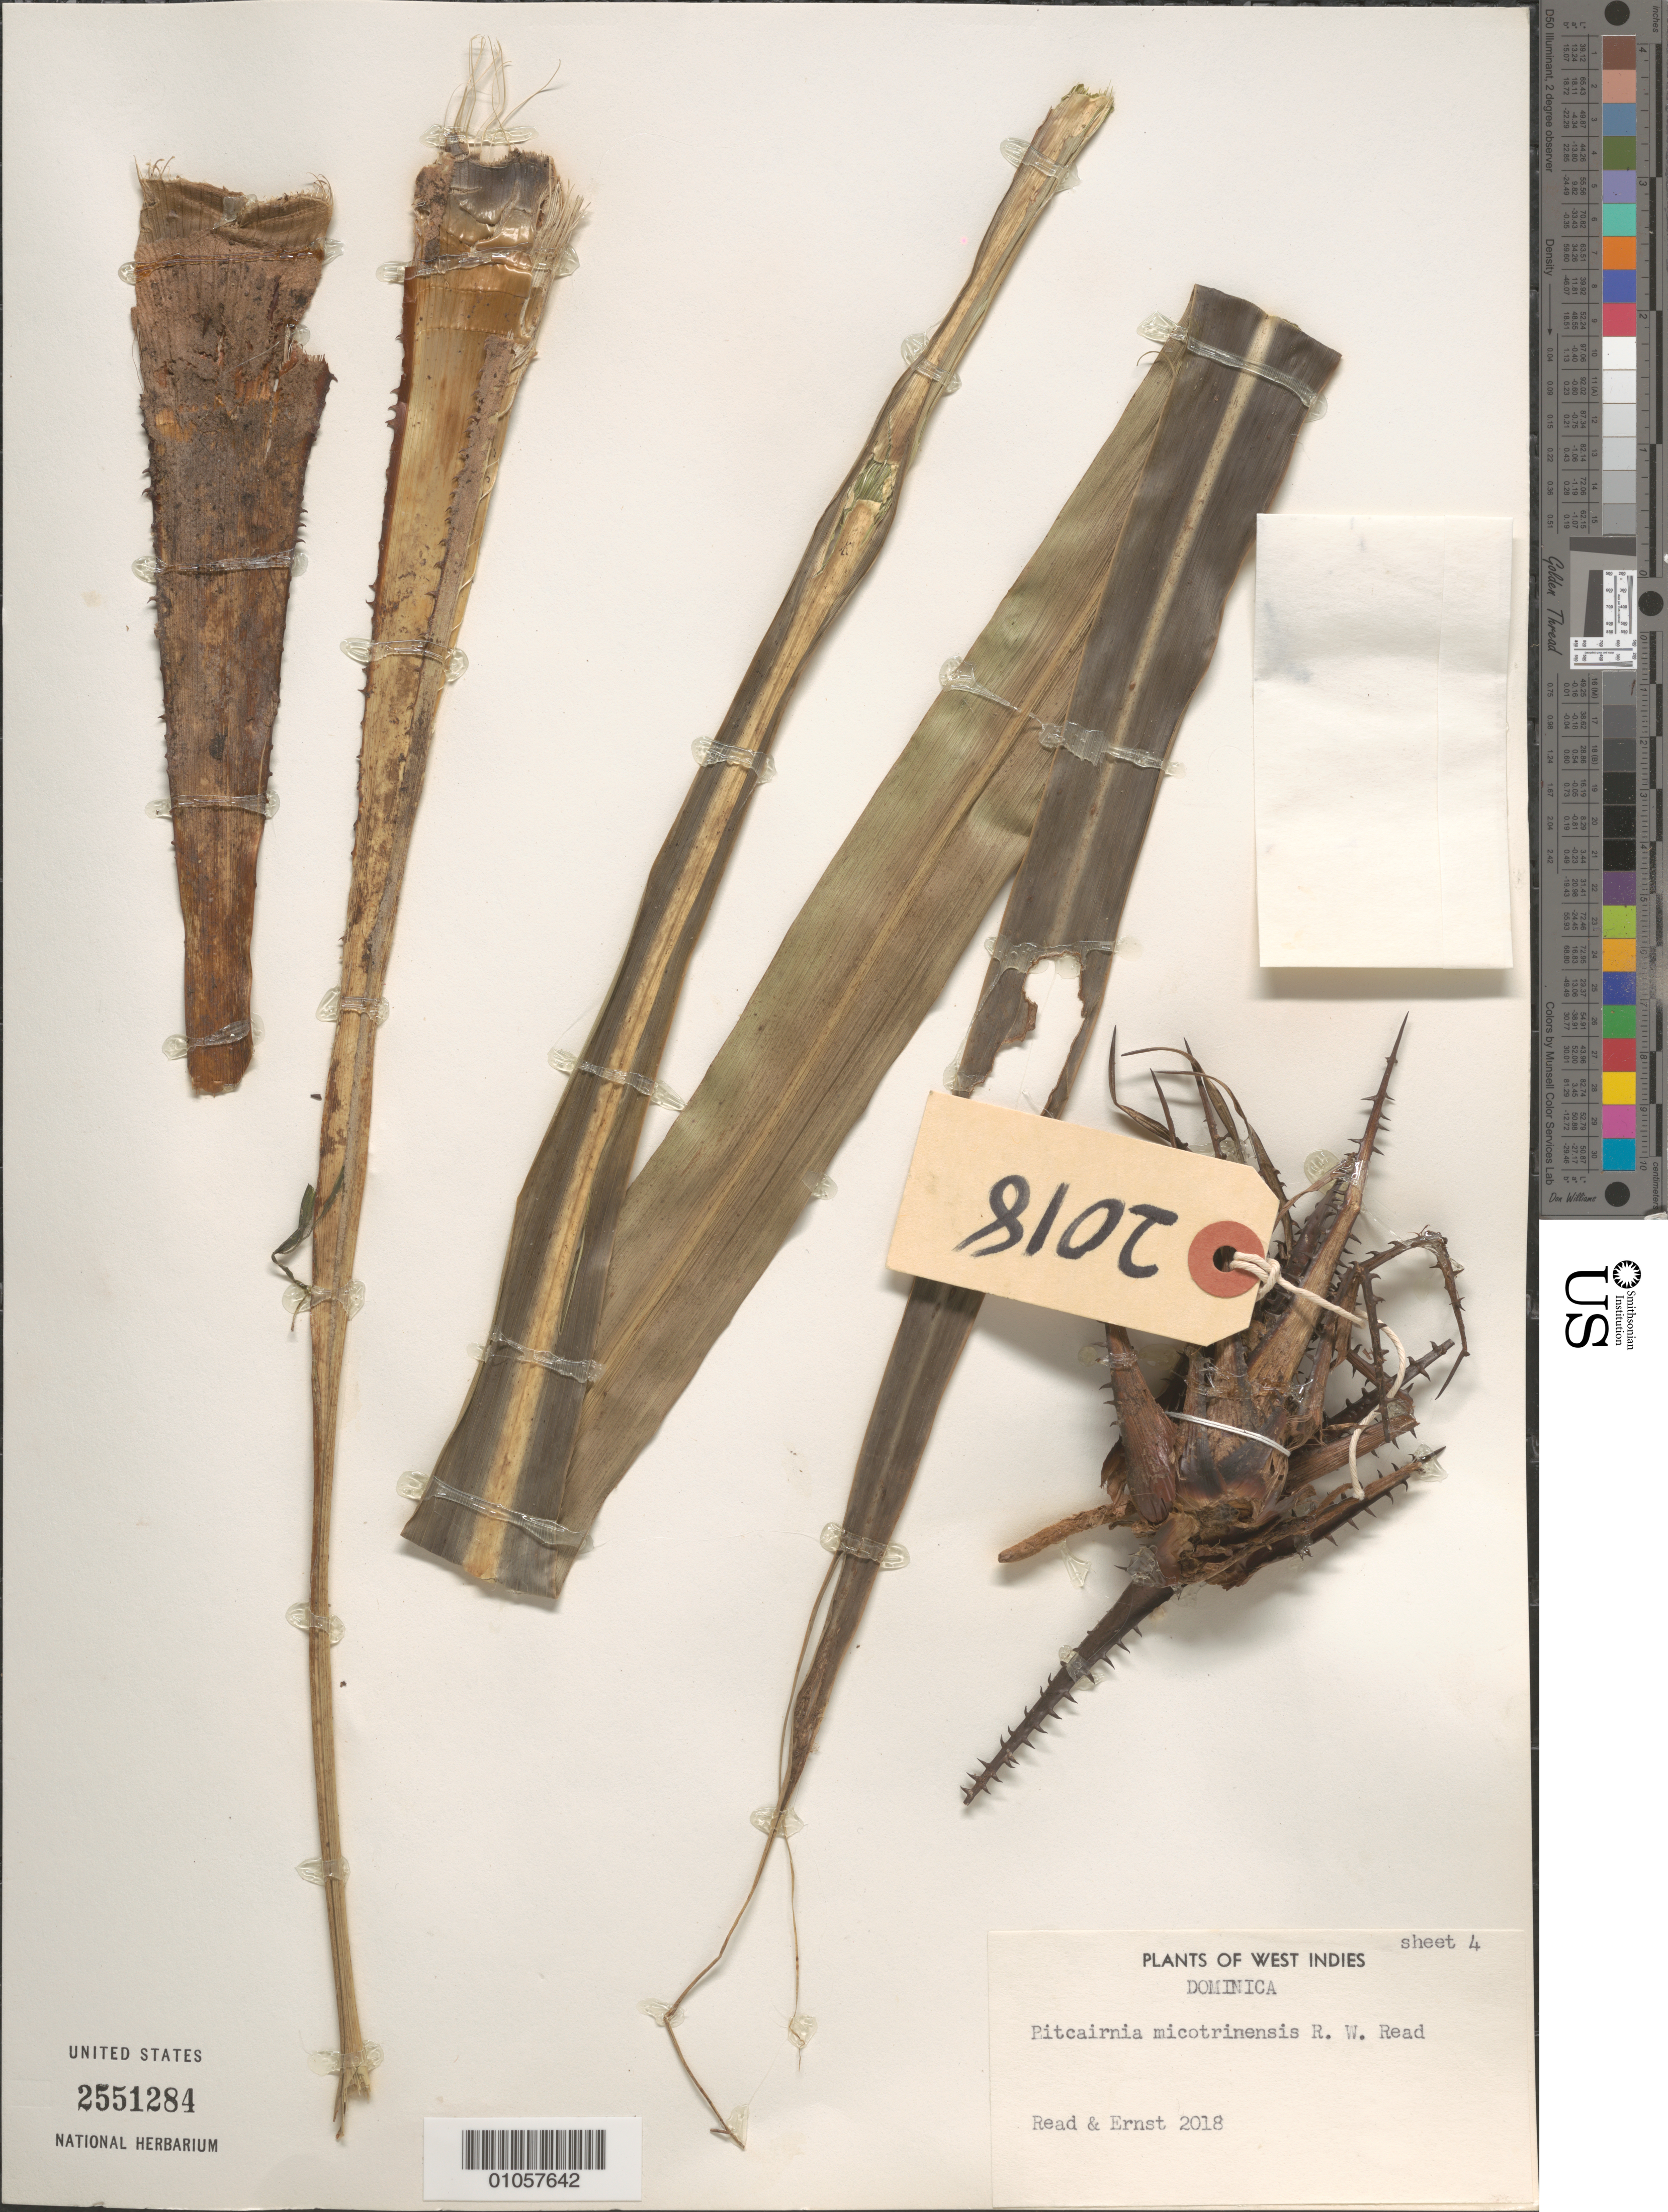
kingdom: Plantae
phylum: Tracheophyta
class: Liliopsida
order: Poales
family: Bromeliaceae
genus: Pitcairnia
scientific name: Pitcairnia micotrinensis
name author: Read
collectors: R. W. Read & R. Ernst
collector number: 2018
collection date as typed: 16 May 1968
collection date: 1968-05-16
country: Dominica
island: Dominica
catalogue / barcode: US 2551284